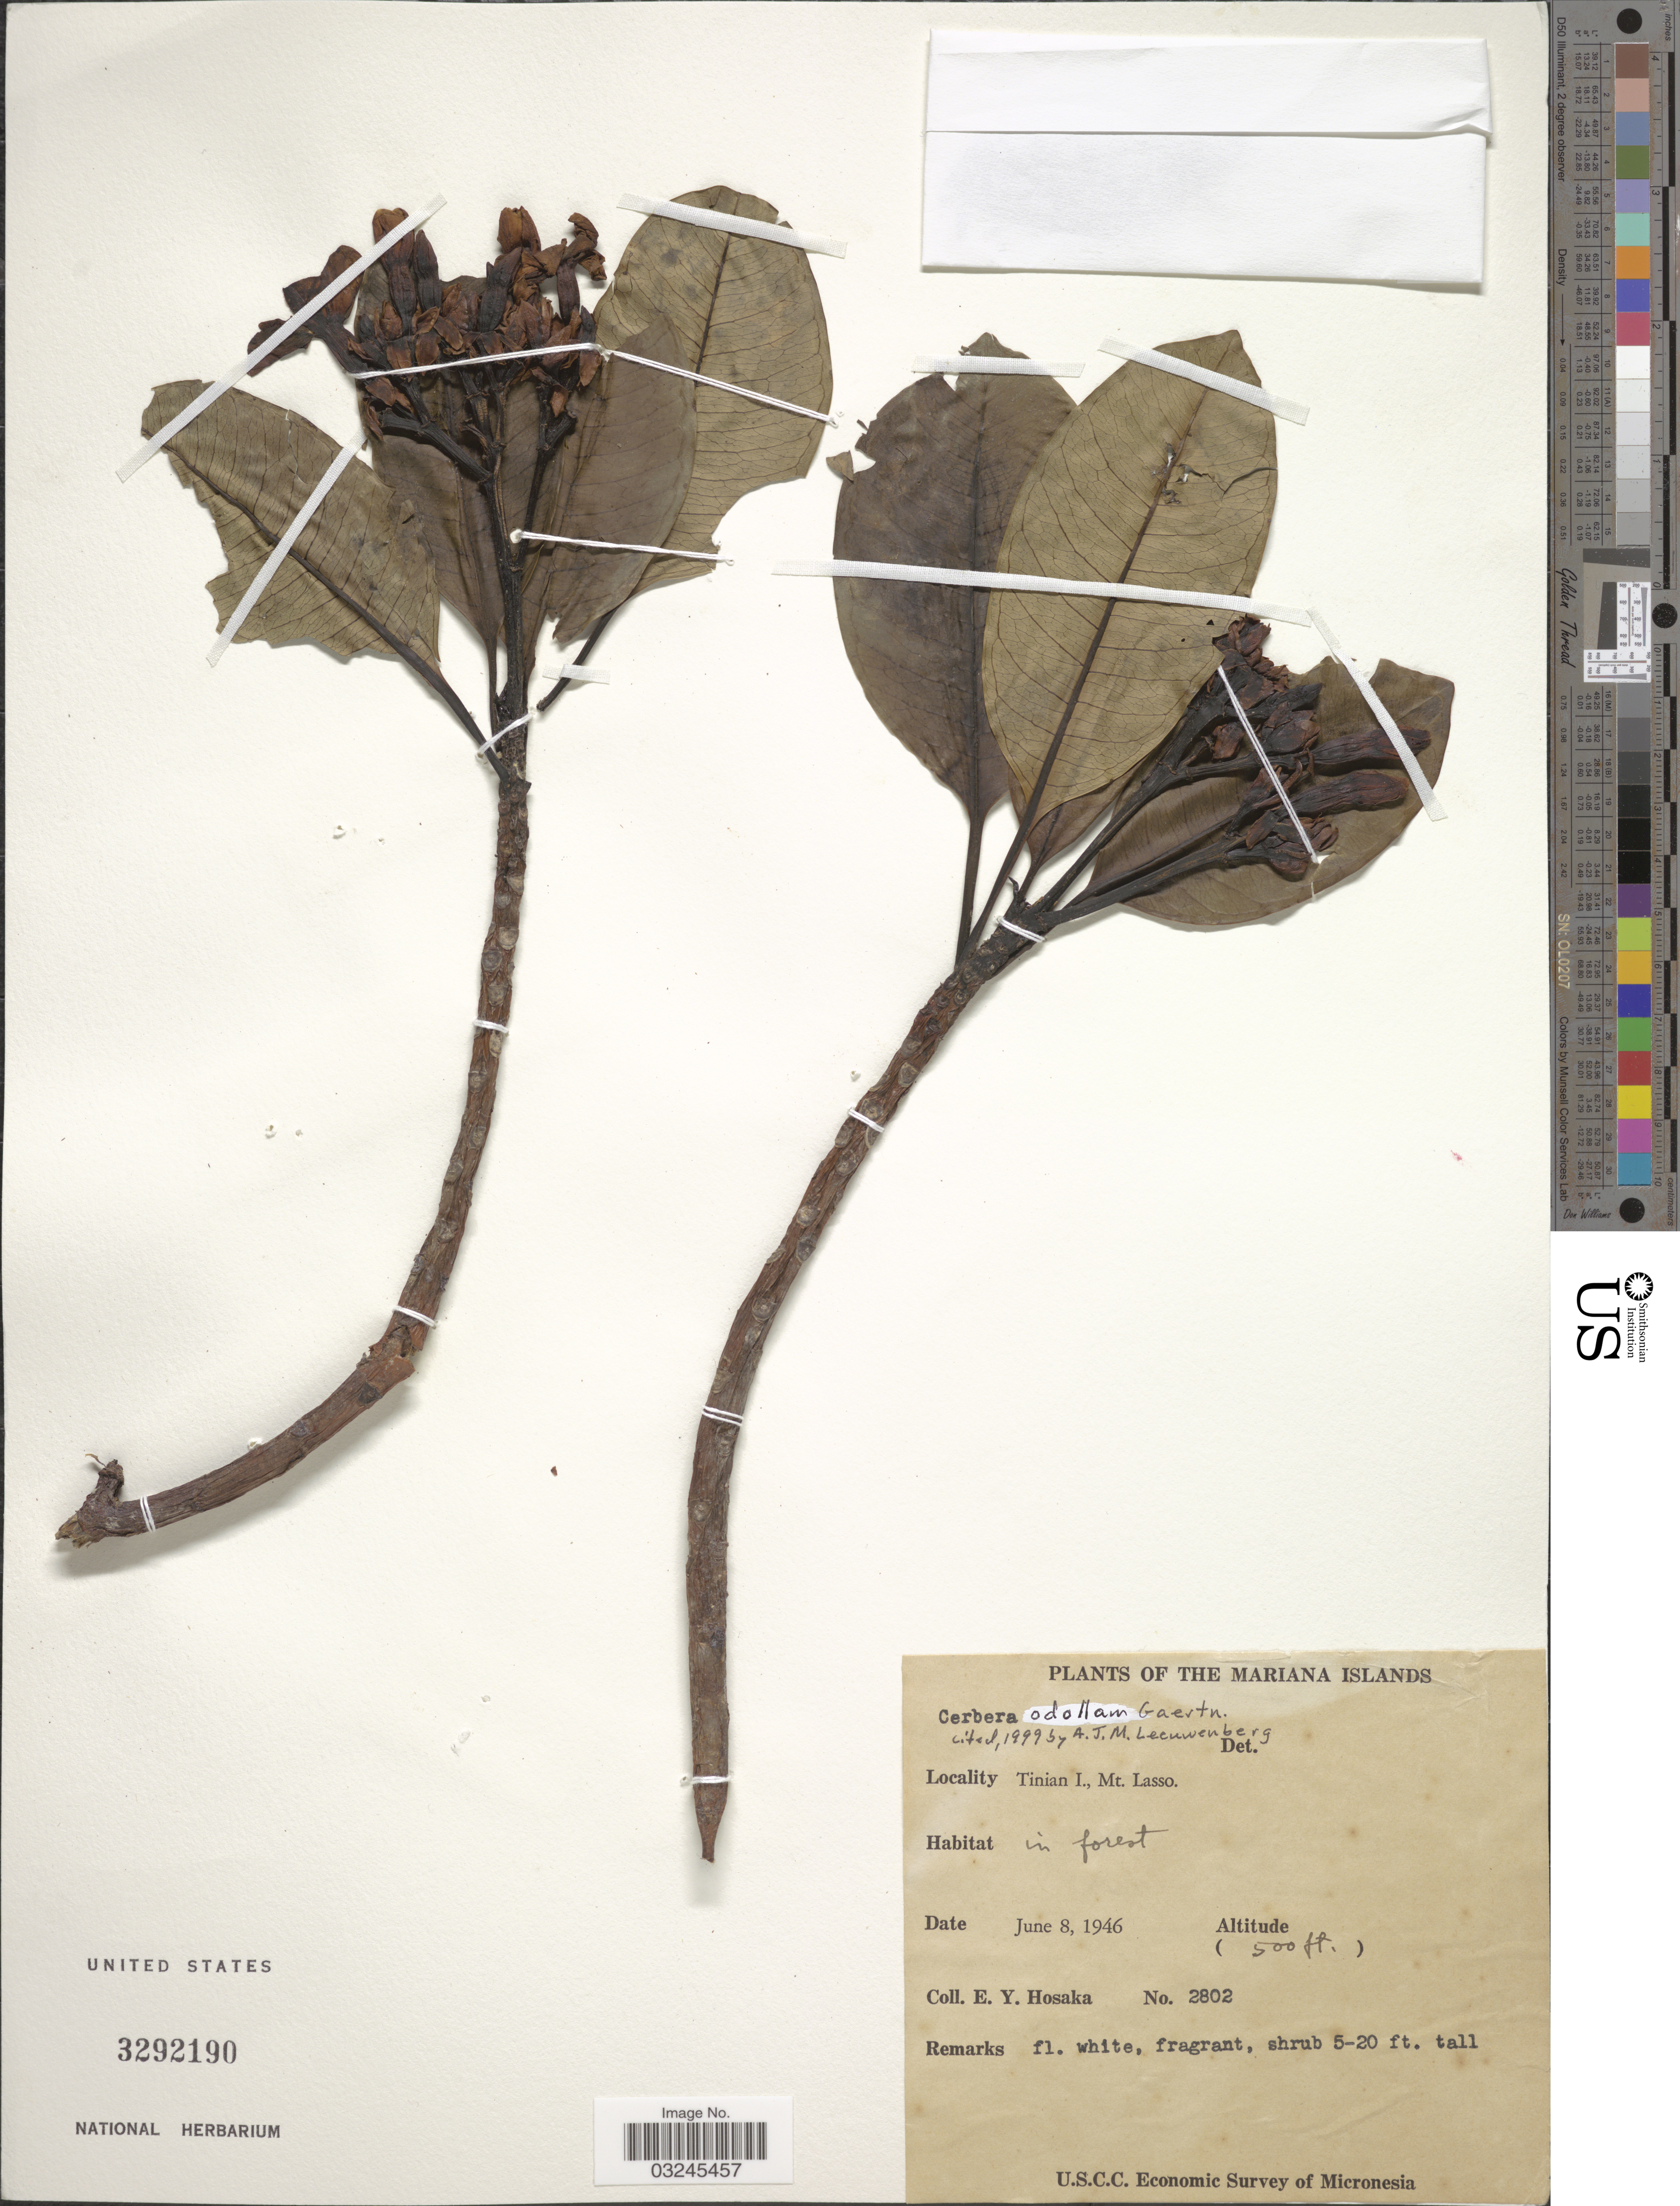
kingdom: Plantae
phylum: Tracheophyta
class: Magnoliopsida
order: Gentianales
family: Apocynaceae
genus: Cerbera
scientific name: Cerbera odollam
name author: Gaertn.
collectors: E. Y. Hosaka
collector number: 2802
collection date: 1946-06-08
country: Northern Mariana Islands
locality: The Mariana Islands. Tinian I., Mt. Lasso.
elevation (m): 152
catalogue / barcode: US 3292190